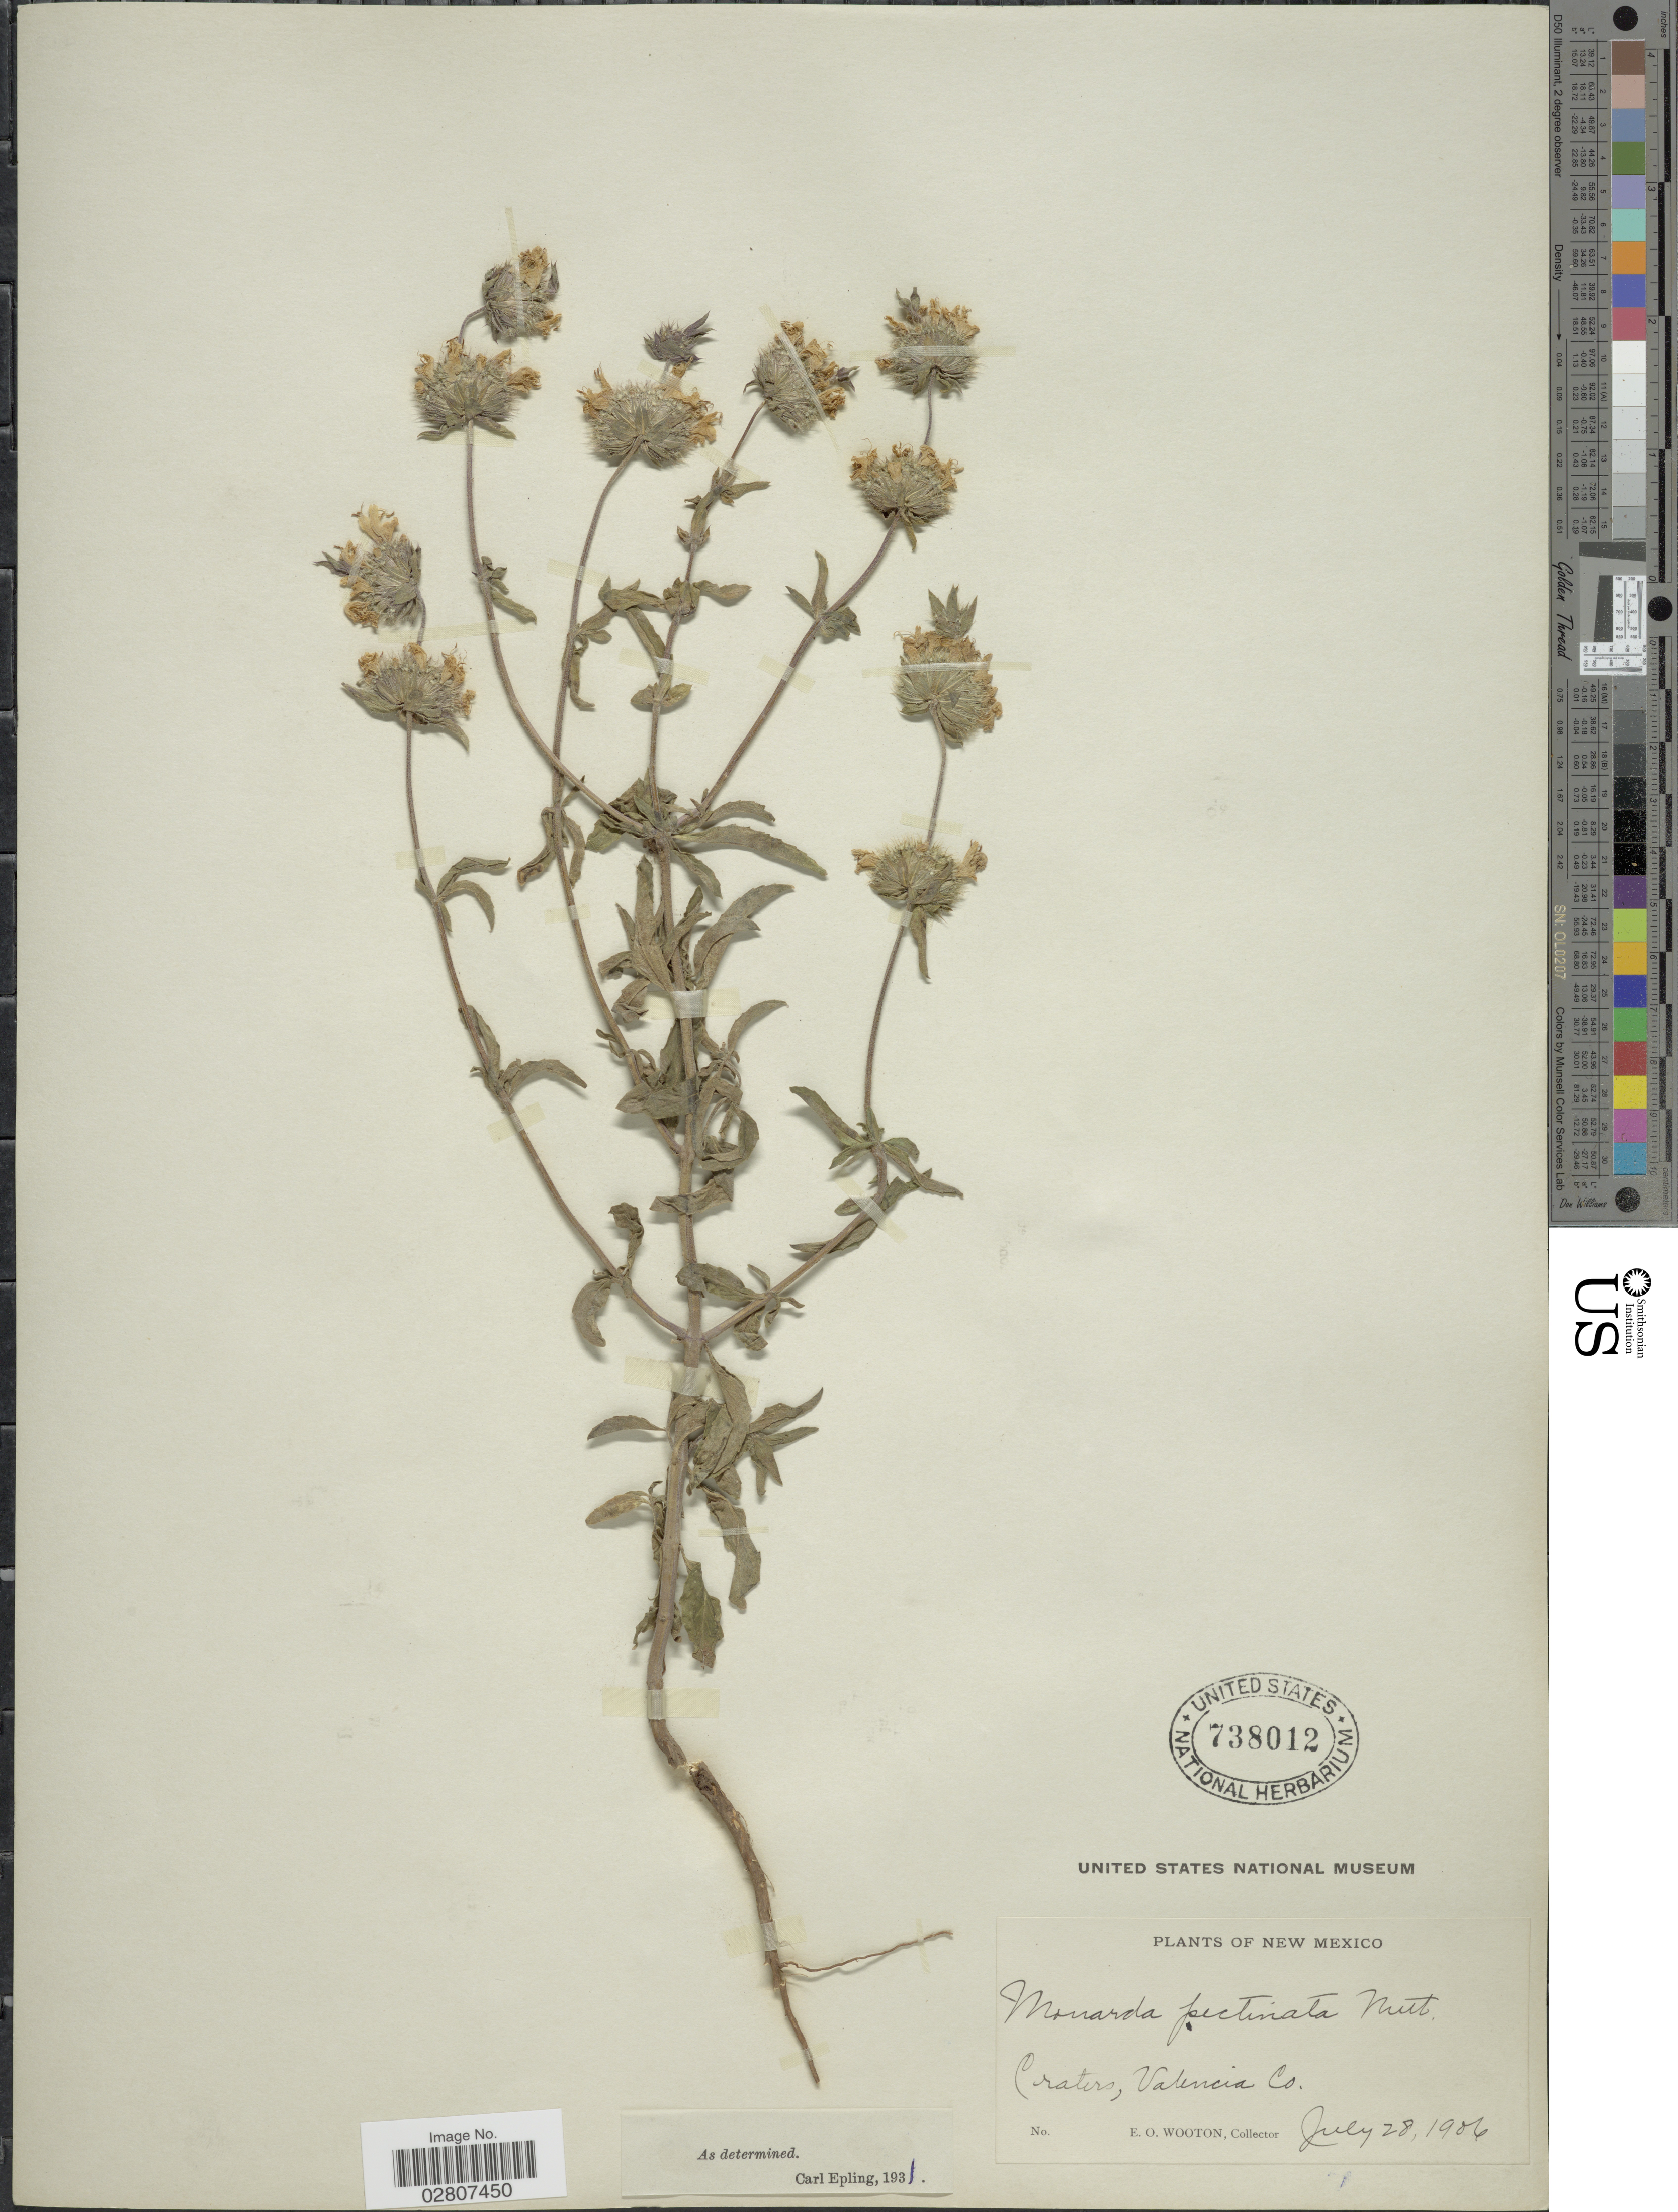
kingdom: Plantae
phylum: Tracheophyta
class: Magnoliopsida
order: Lamiales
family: Lamiaceae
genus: Monarda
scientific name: Monarda pectinata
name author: Nutt.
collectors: E. O. Wooton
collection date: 1906-07-28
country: United States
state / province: New Mexico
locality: Craters, Valencia Co.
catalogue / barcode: US 738012